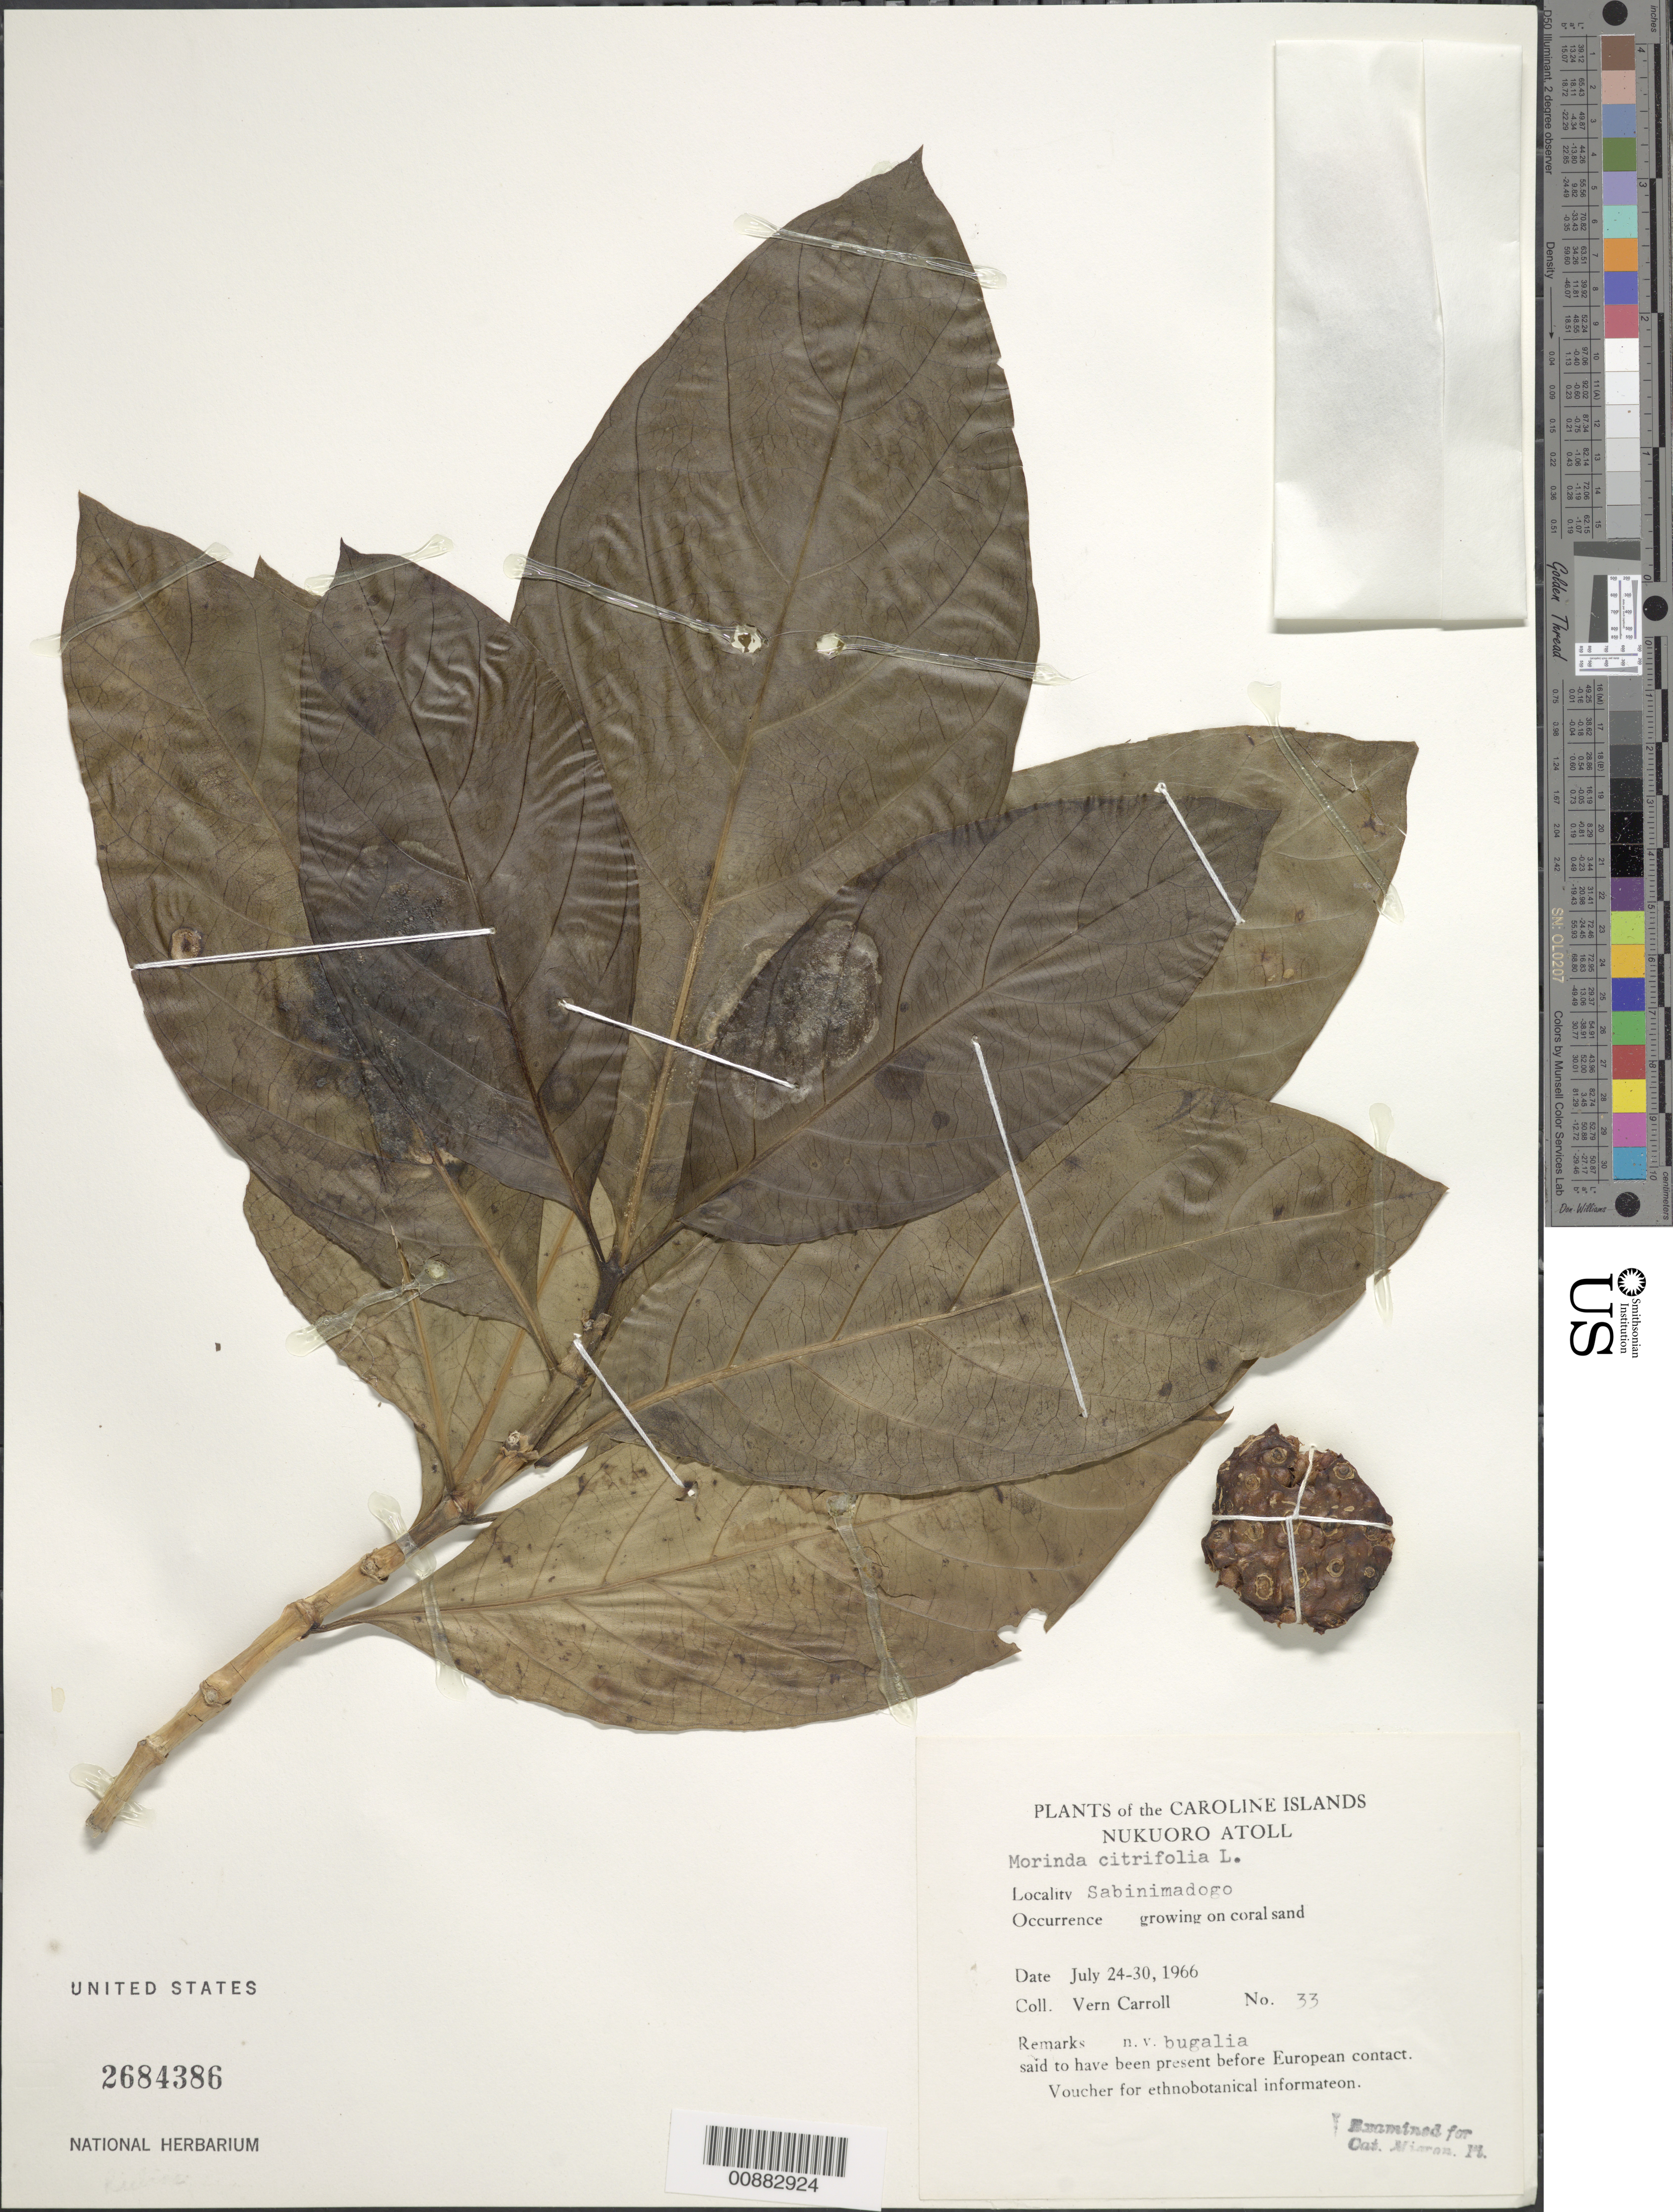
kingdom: Plantae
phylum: Tracheophyta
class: Magnoliopsida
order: Gentianales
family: Rubiaceae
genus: Morinda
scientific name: Morinda citrifolia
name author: L.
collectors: V. Carroll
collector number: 33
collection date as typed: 24 Jul 1966 to 30 Jul 1966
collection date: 1966-07-24/1966-07-30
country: Micronesia, Federated States of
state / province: Pohnpei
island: Nukuoro Atoll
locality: Sabinimadogo.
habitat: Growing on coral sand.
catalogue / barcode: US 2684386